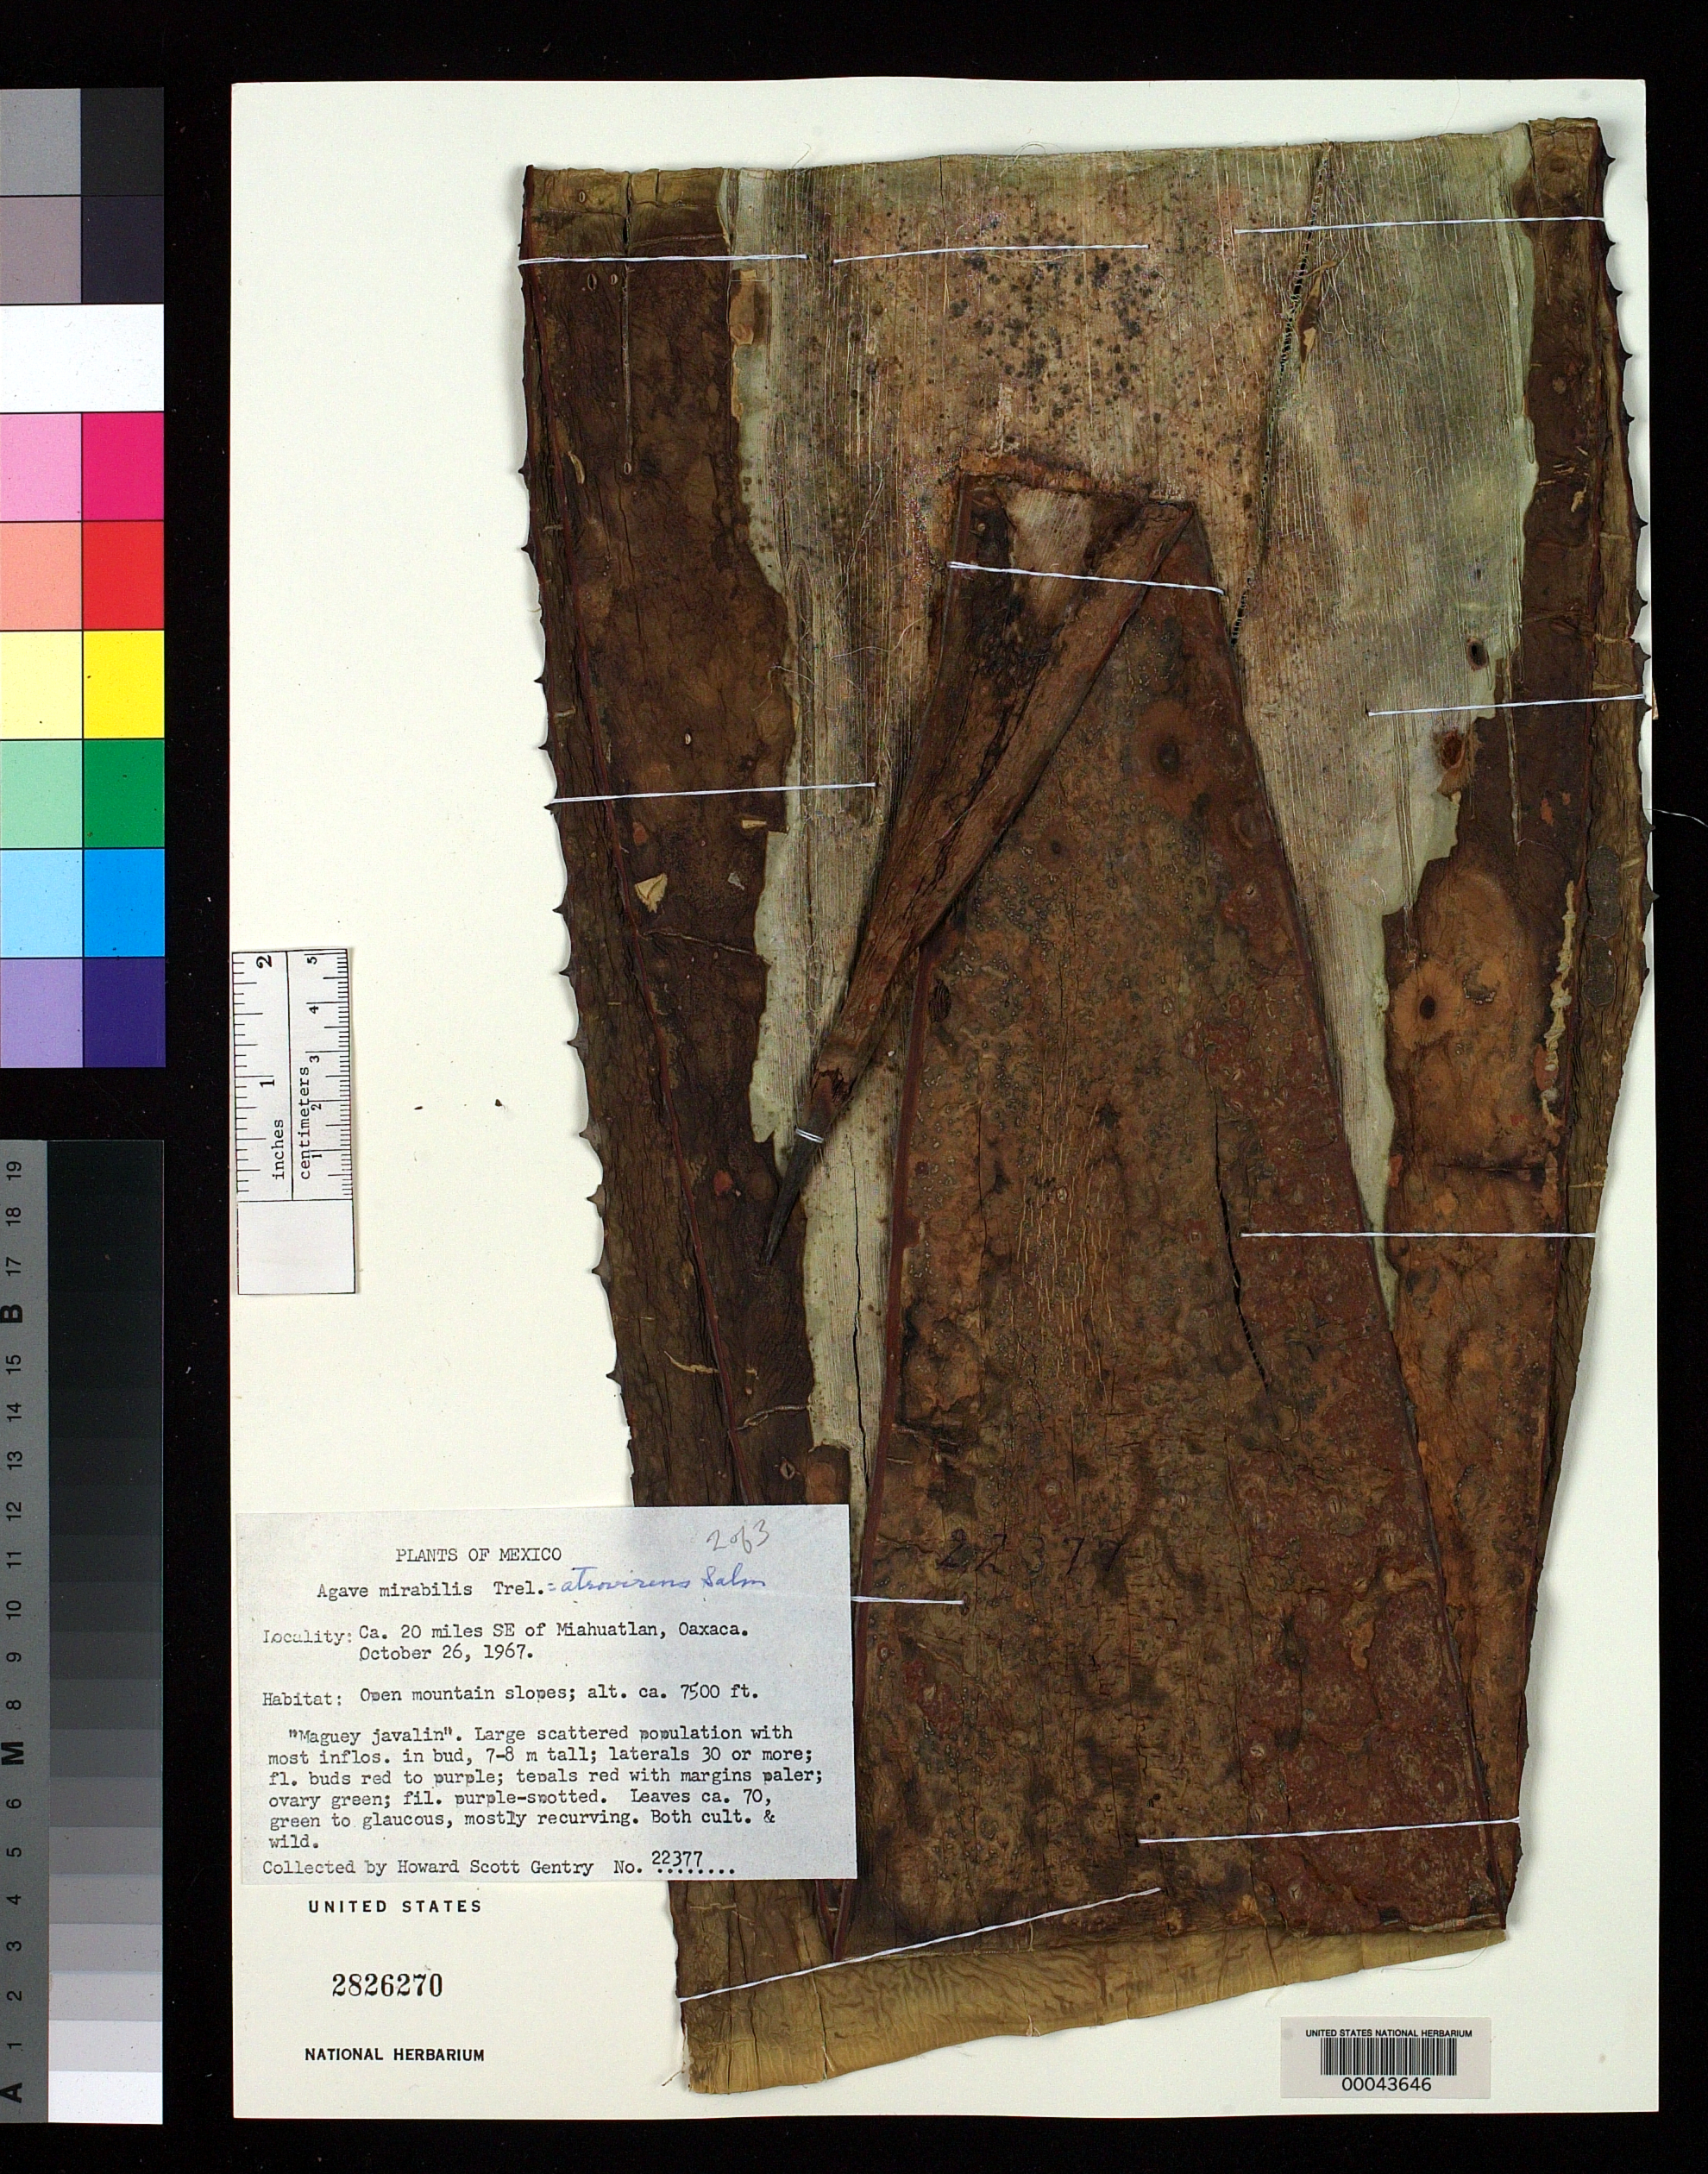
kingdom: Plantae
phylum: Tracheophyta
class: Liliopsida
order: Asparagales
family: Asparagaceae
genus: Agave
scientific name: Agave atrovirens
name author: Karw. in Salm-Dyck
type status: Isoneotype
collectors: H. S. Gentry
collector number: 22377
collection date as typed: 26 Oct 1967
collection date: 1967-10-26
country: Mexico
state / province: Oaxaca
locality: Ca. 20 mi SE of Miahuatlan, open mountain slopes.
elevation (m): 2286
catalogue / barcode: US 2826270